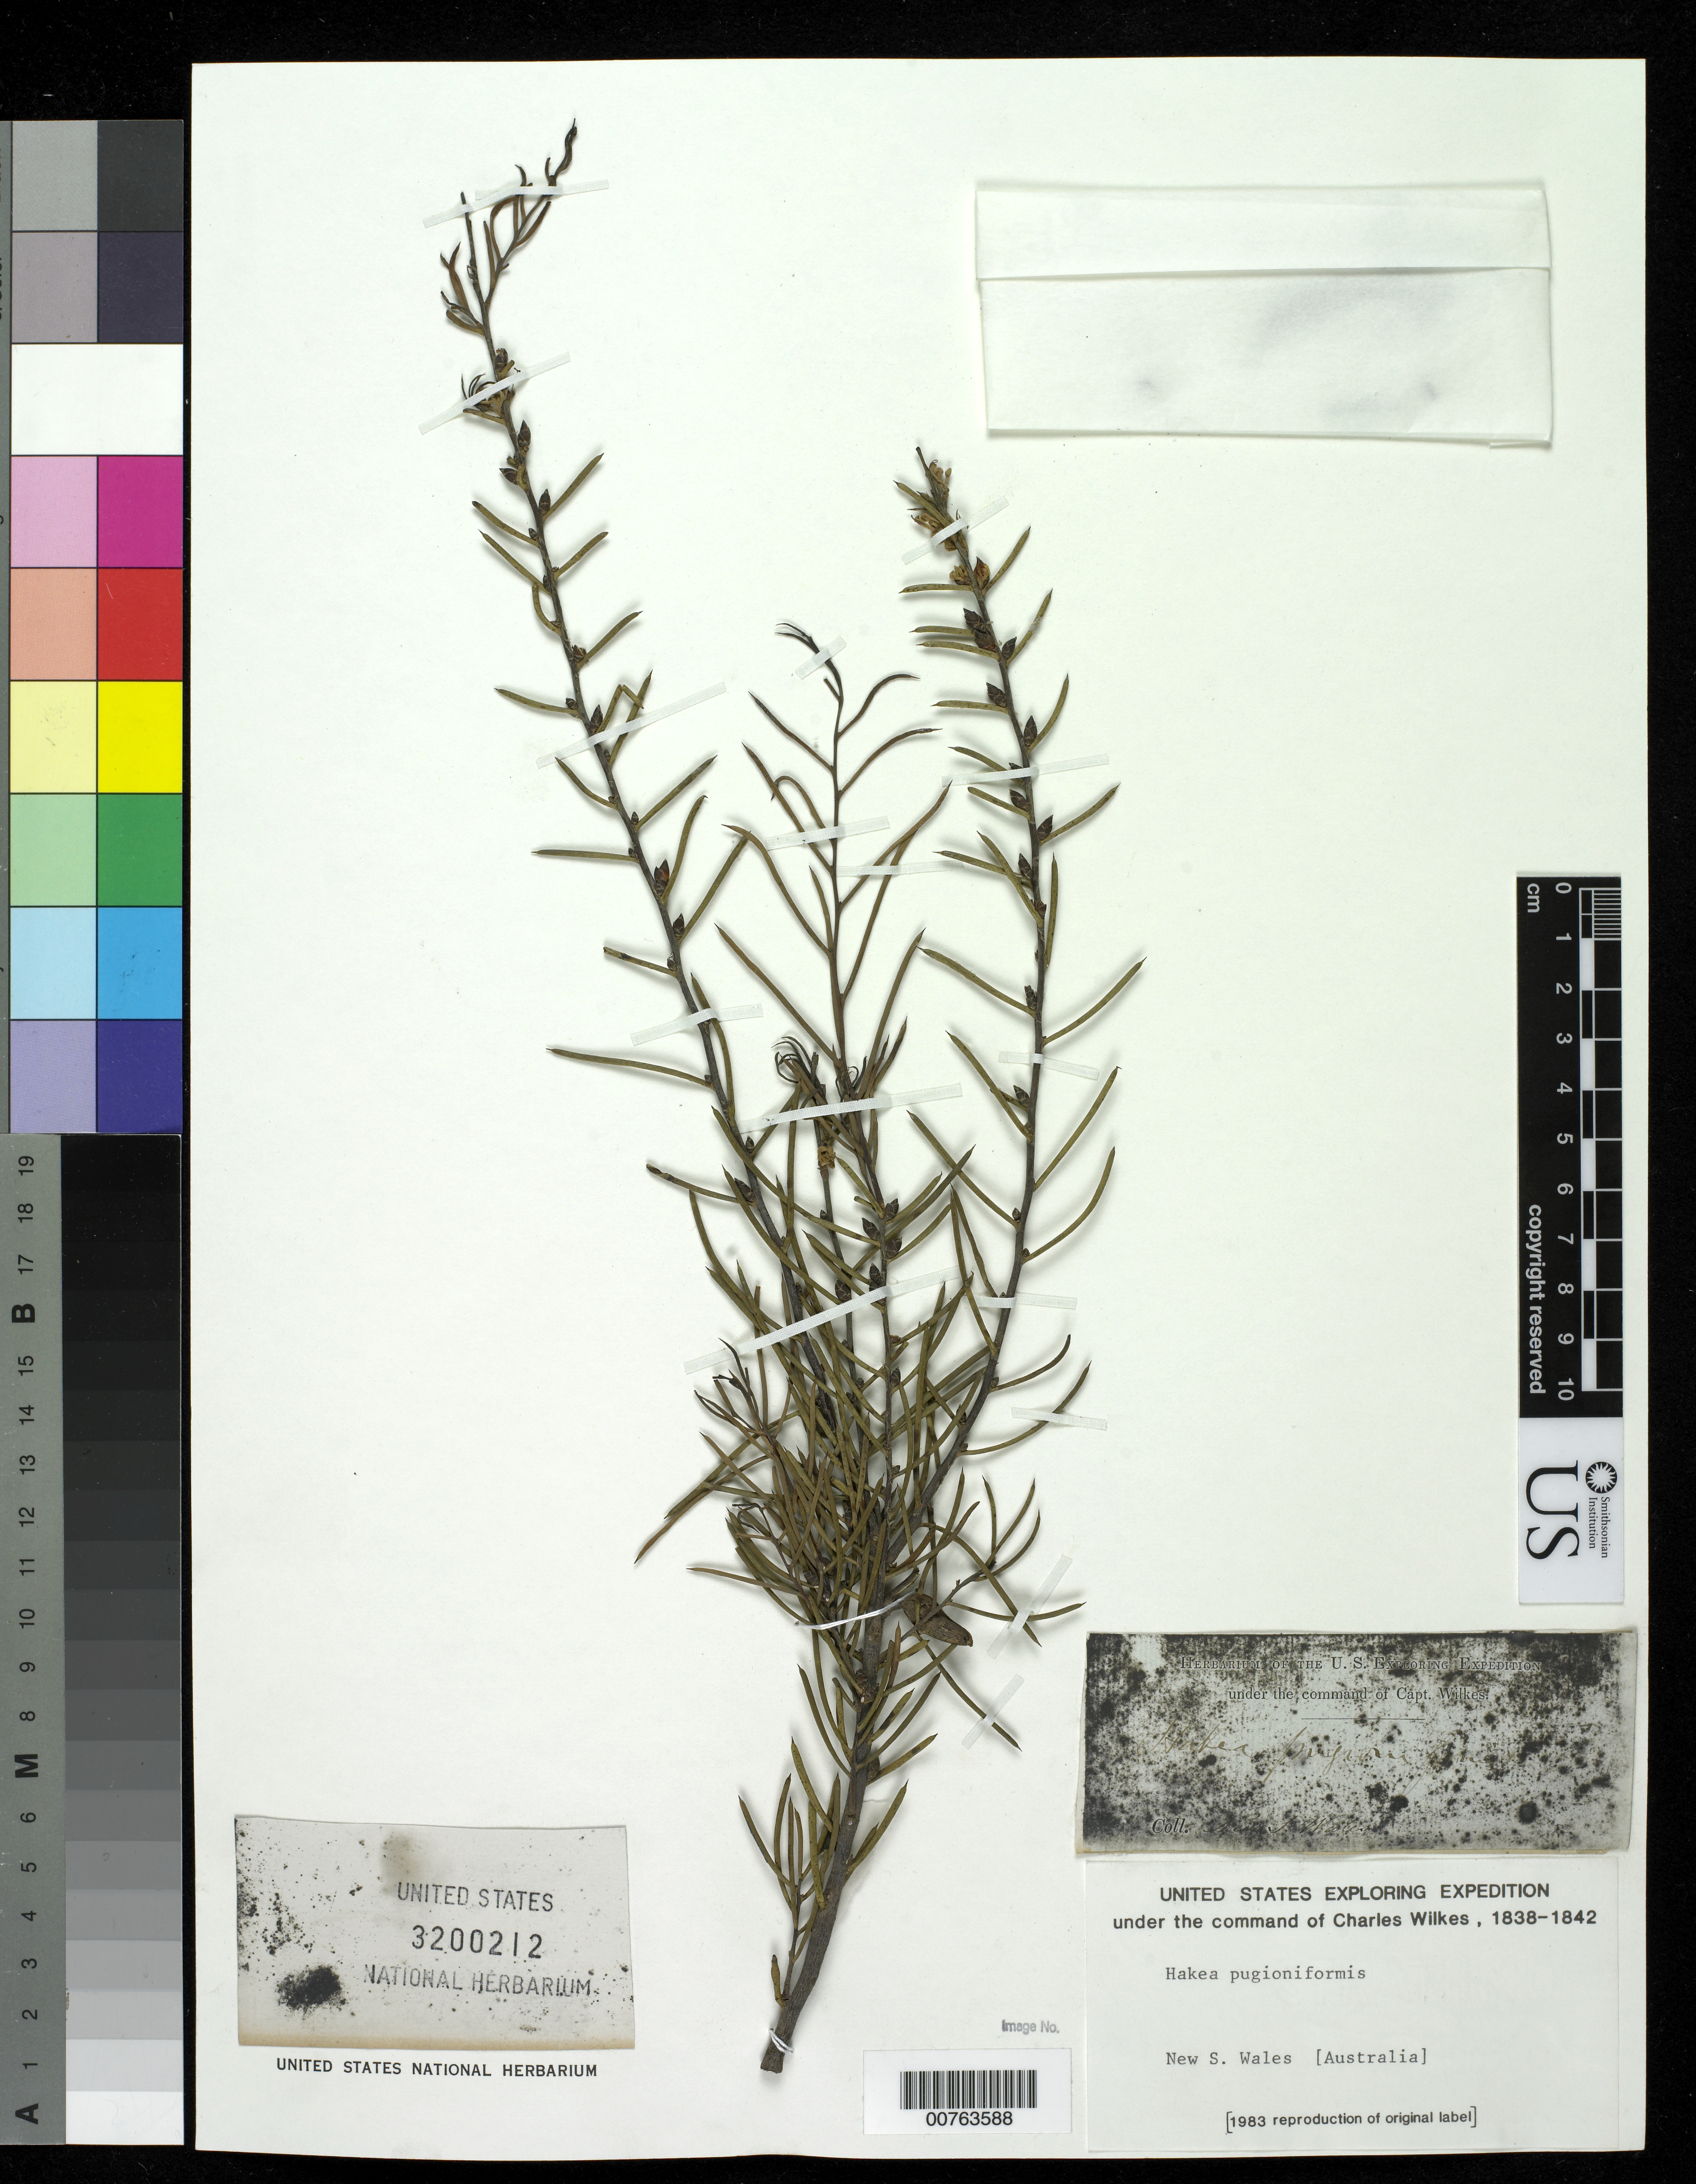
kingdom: Plantae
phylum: Tracheophyta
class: Magnoliopsida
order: Proteales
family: Proteaceae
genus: Hakea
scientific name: Hakea pugioniformis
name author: Cav.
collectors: Wilkes Explor. Exped.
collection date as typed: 1838 to -- --- 1842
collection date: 1838/1842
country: Australia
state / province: New South Wales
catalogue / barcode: US 3200212